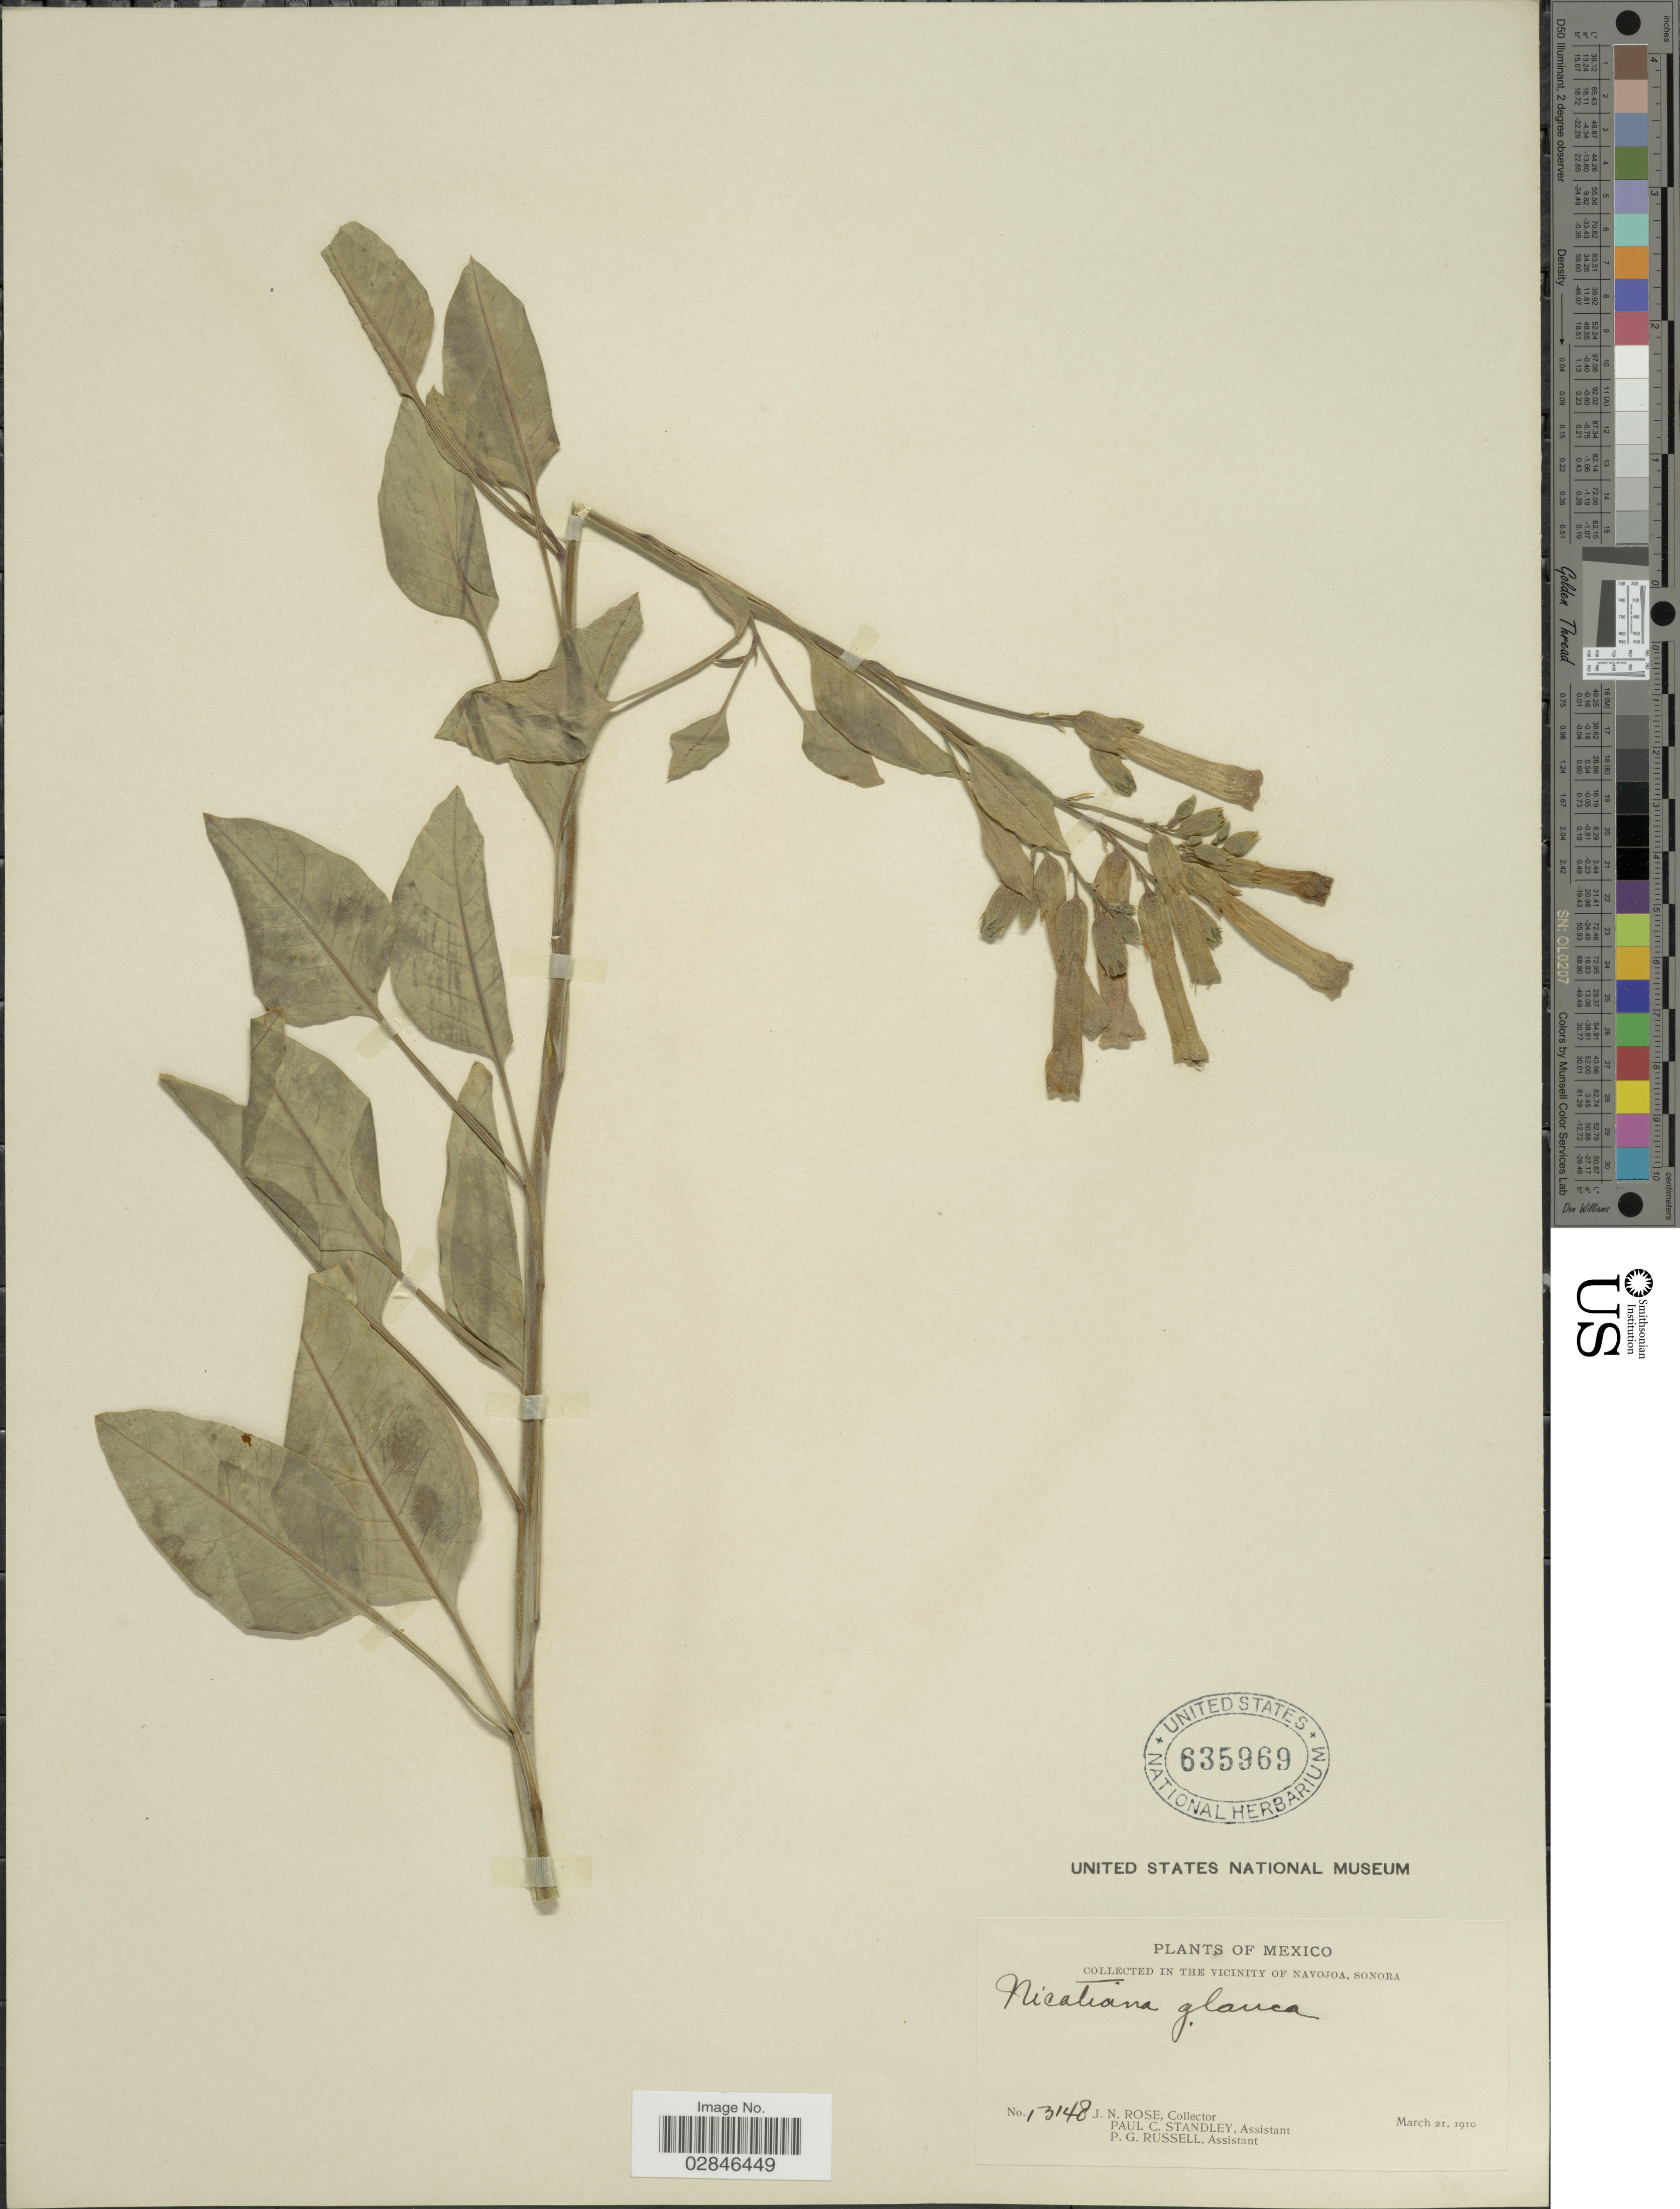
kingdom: Plantae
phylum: Tracheophyta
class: Magnoliopsida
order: Solanales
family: Solanaceae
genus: Nicotiana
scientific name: Nicotiana glauca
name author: Graham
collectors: J. N. Rose, P. C. Standley & P. G. Russell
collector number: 13148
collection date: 1910-03-21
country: Mexico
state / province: Sonora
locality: In the vicinity of Navojoa.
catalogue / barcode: US 635969